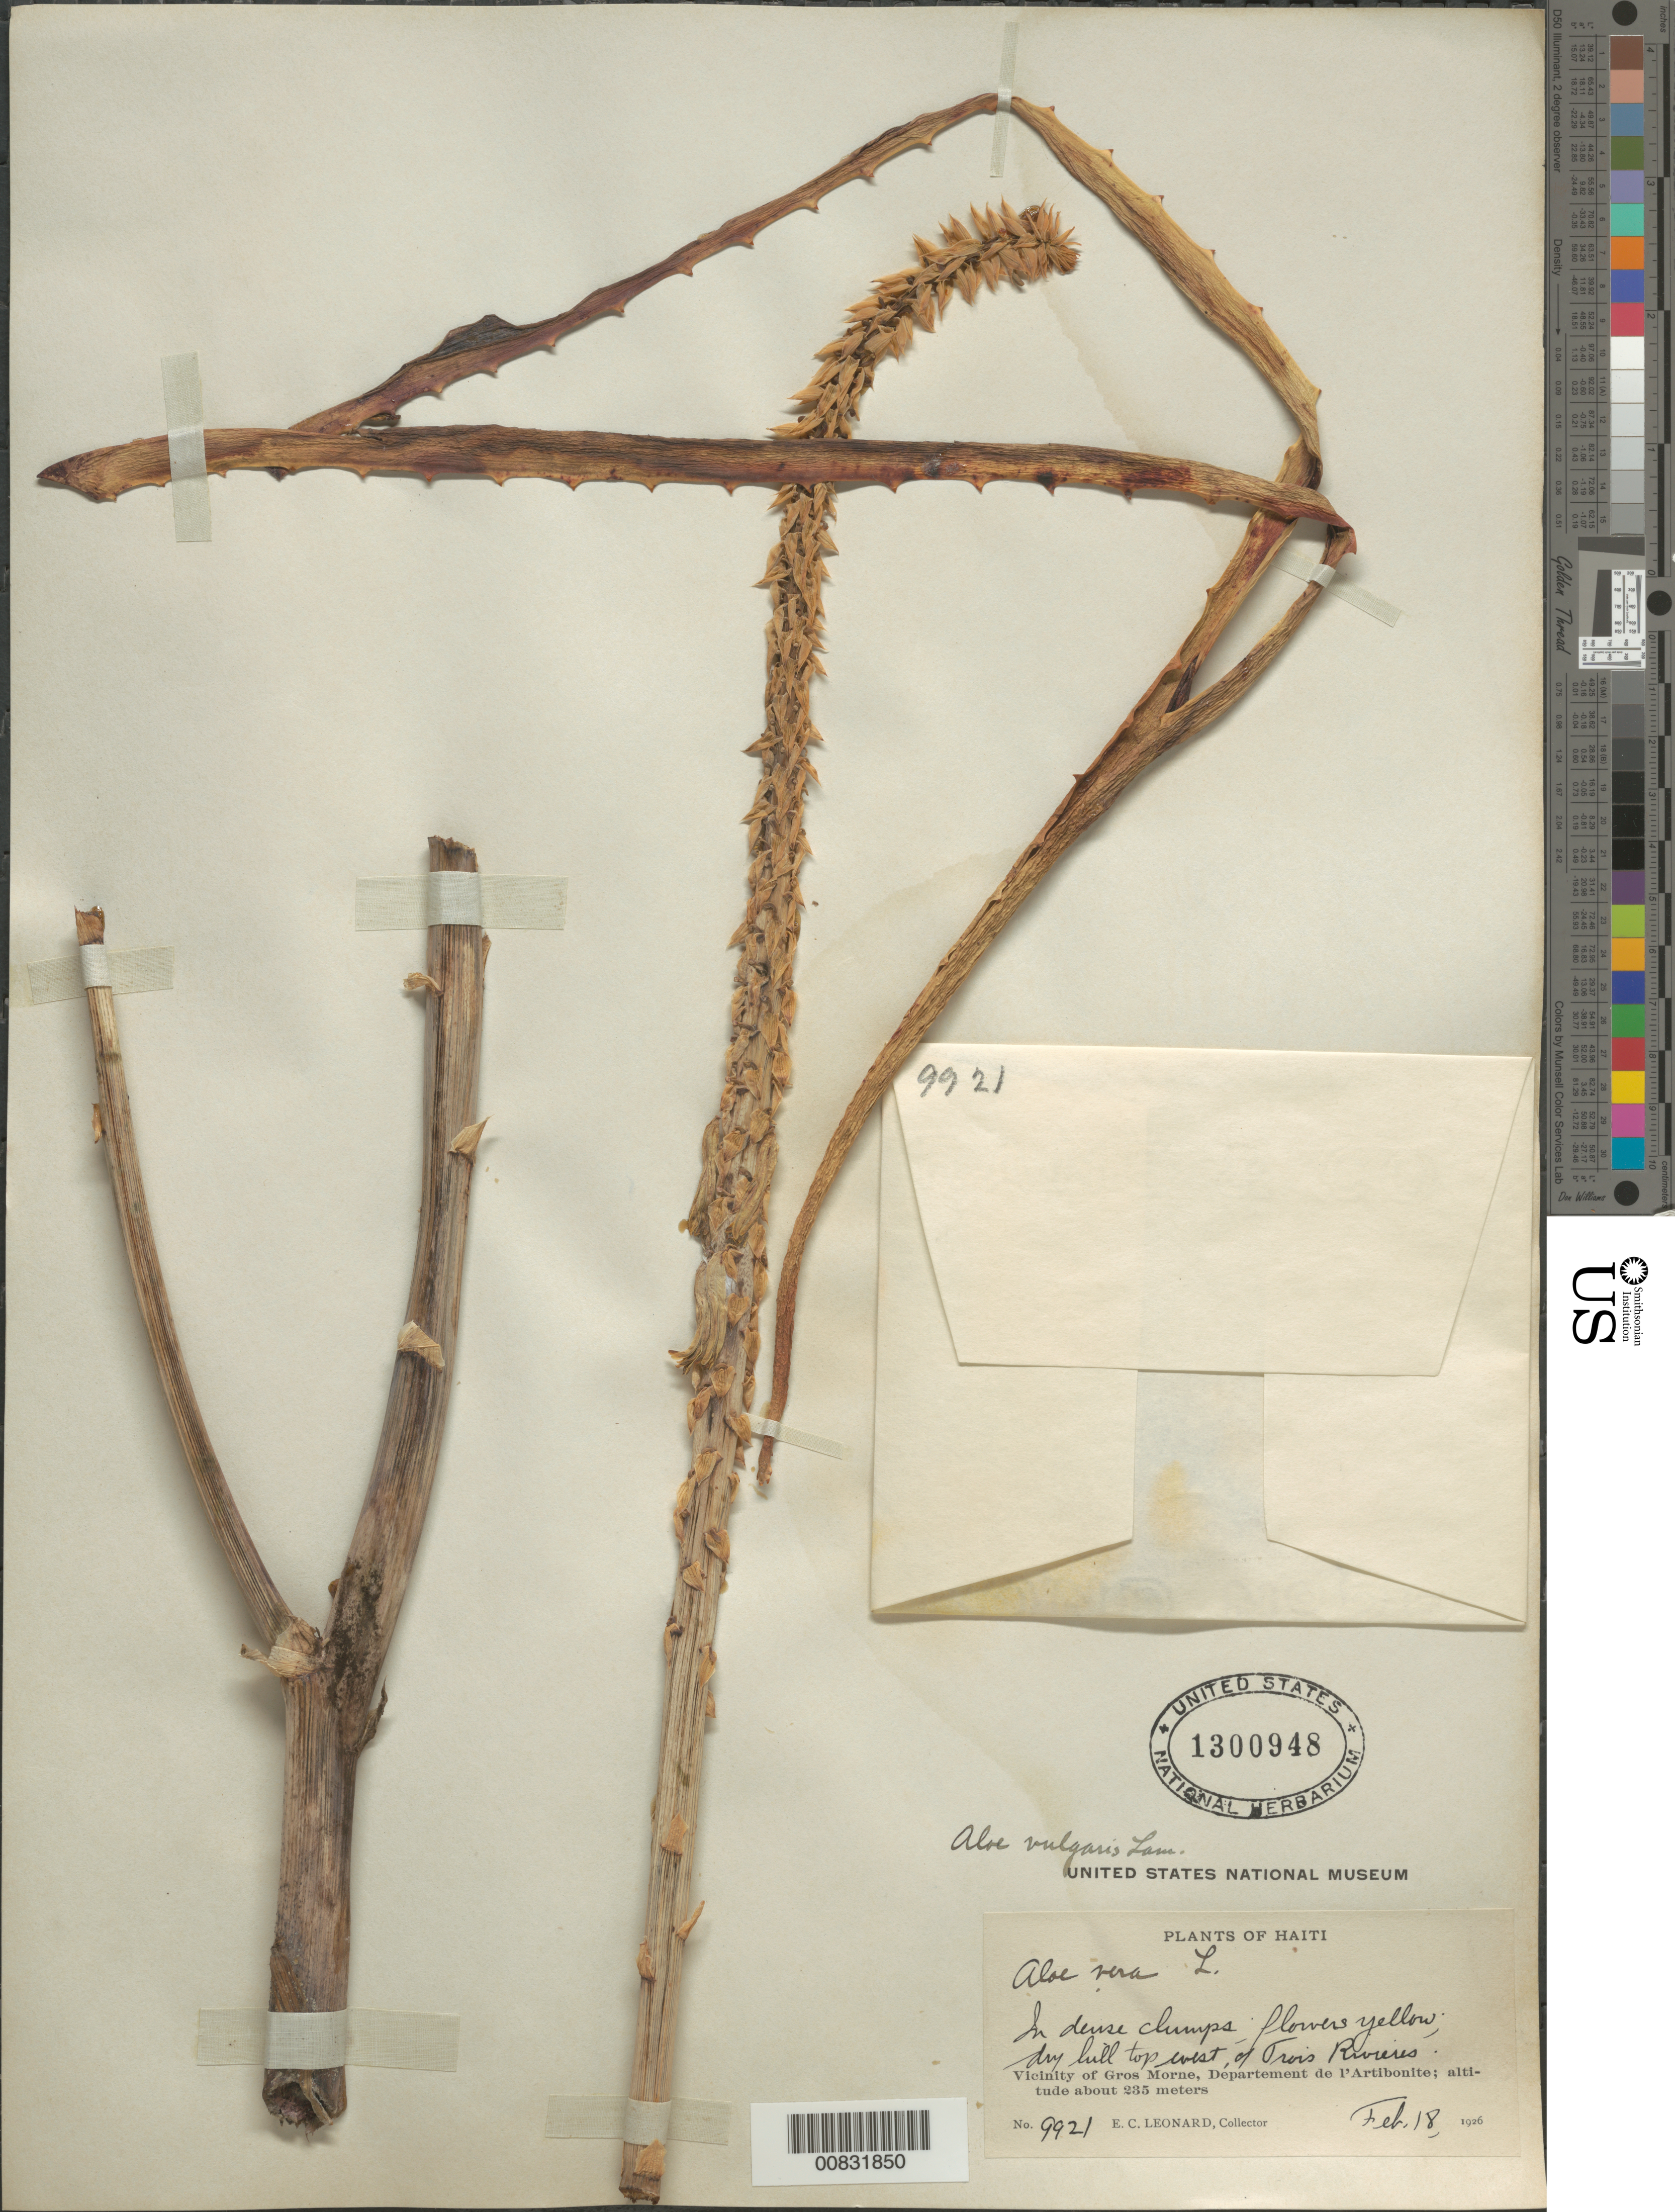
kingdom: Plantae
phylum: Tracheophyta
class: Liliopsida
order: Asparagales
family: Asphodelaceae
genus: Aloe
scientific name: Aloe vera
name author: L.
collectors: E. C. Leonard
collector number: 9921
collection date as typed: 18 Feb 1926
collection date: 1926-02-18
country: Haiti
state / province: Artibonite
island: Hispaniola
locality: Vicinity of Gros Morne. Dry hill top west of Trois Rivières.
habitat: Dry hill top.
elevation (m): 235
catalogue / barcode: US 1300948